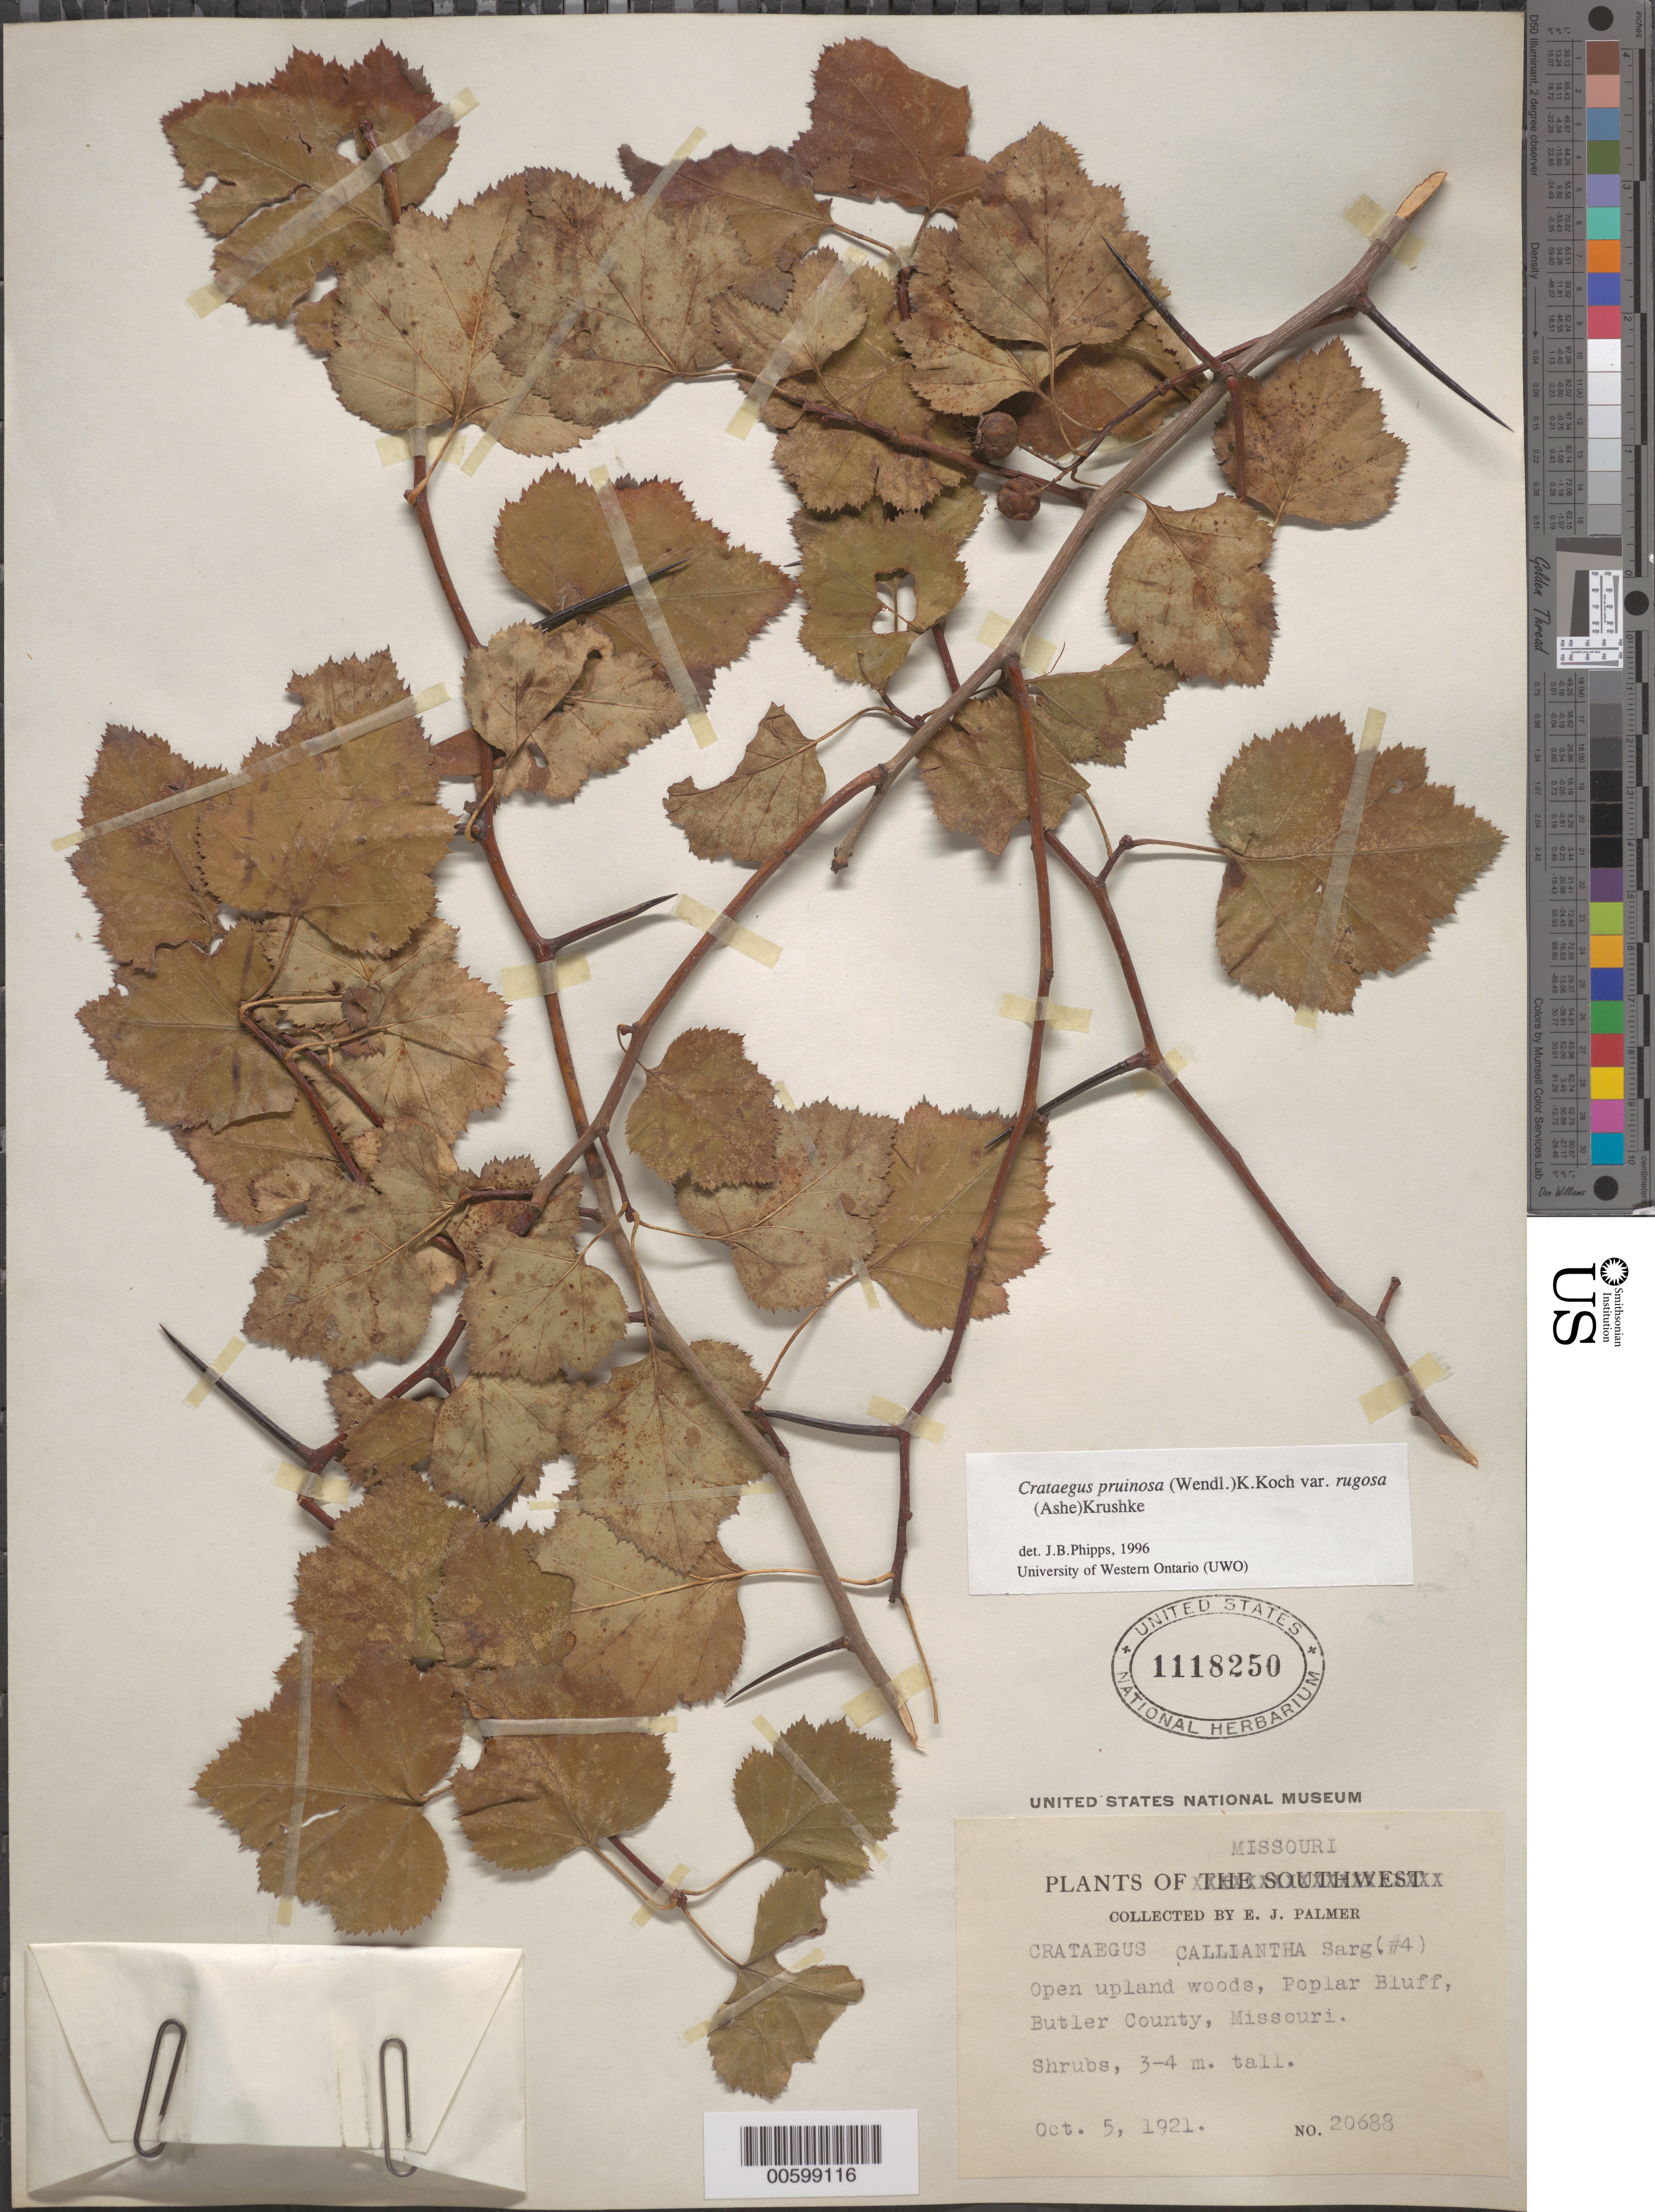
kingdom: Plantae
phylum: Tracheophyta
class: Magnoliopsida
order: Rosales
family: Rosaceae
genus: Crataegus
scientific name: Crataegus pruinosa var. rugosa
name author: (Ashe) Kruschke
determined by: Phipps, James B., (UWO), University of Western Ontario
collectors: E. J. Palmer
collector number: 20688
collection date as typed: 05 Oct 1921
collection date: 1921-10-05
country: United States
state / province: Missouri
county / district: Butler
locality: Poplar Bluff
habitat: Open upland woods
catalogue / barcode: US 1118250